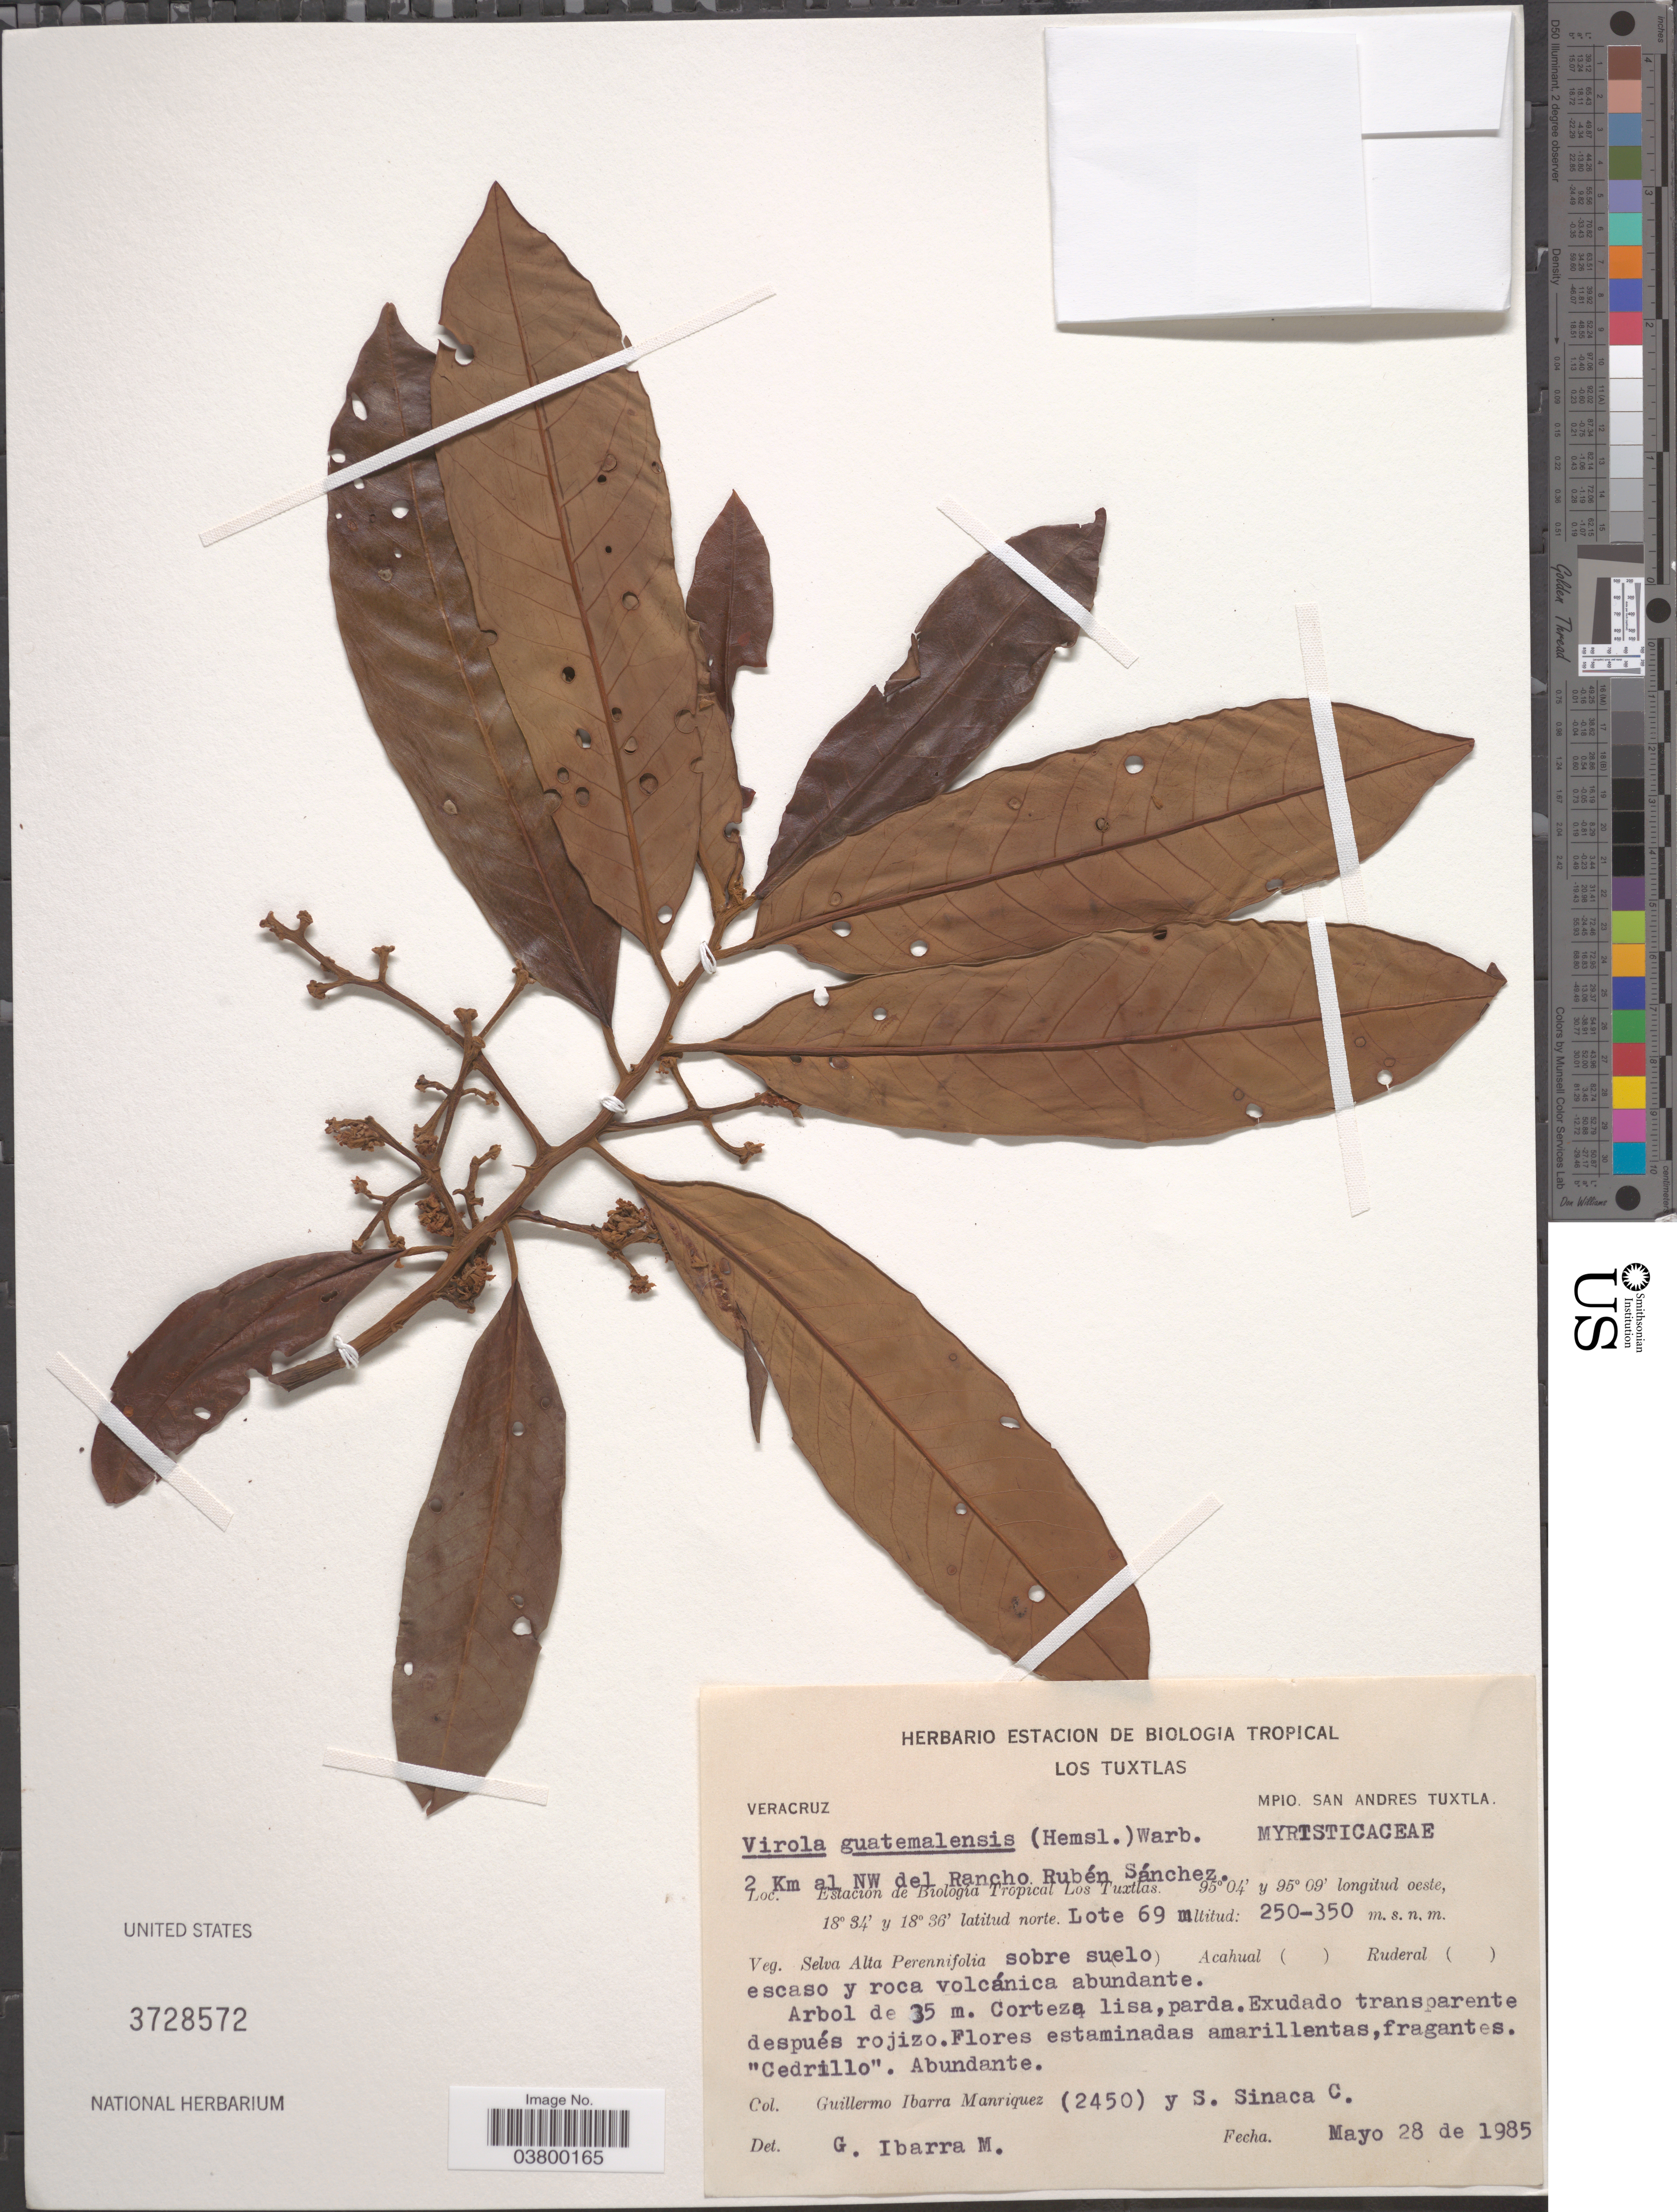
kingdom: Plantae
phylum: Tracheophyta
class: Magnoliopsida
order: Magnoliales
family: Myristicaceae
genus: Virola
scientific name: Virola guatemalensis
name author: (Hemsl.) Warb.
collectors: G. Ibarra-Manríquez & S. Sinaca Colin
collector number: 2450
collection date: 1985-05-28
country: Mexico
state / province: Veracruz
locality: Veracruz, Mpio. San Andreas Tuxtla. 2 Km al NW del Rancho Rubén Sánchez. Estación de Biología Tropical Los Tuxtlas. Lote 69 m.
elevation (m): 250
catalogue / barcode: US 3728572